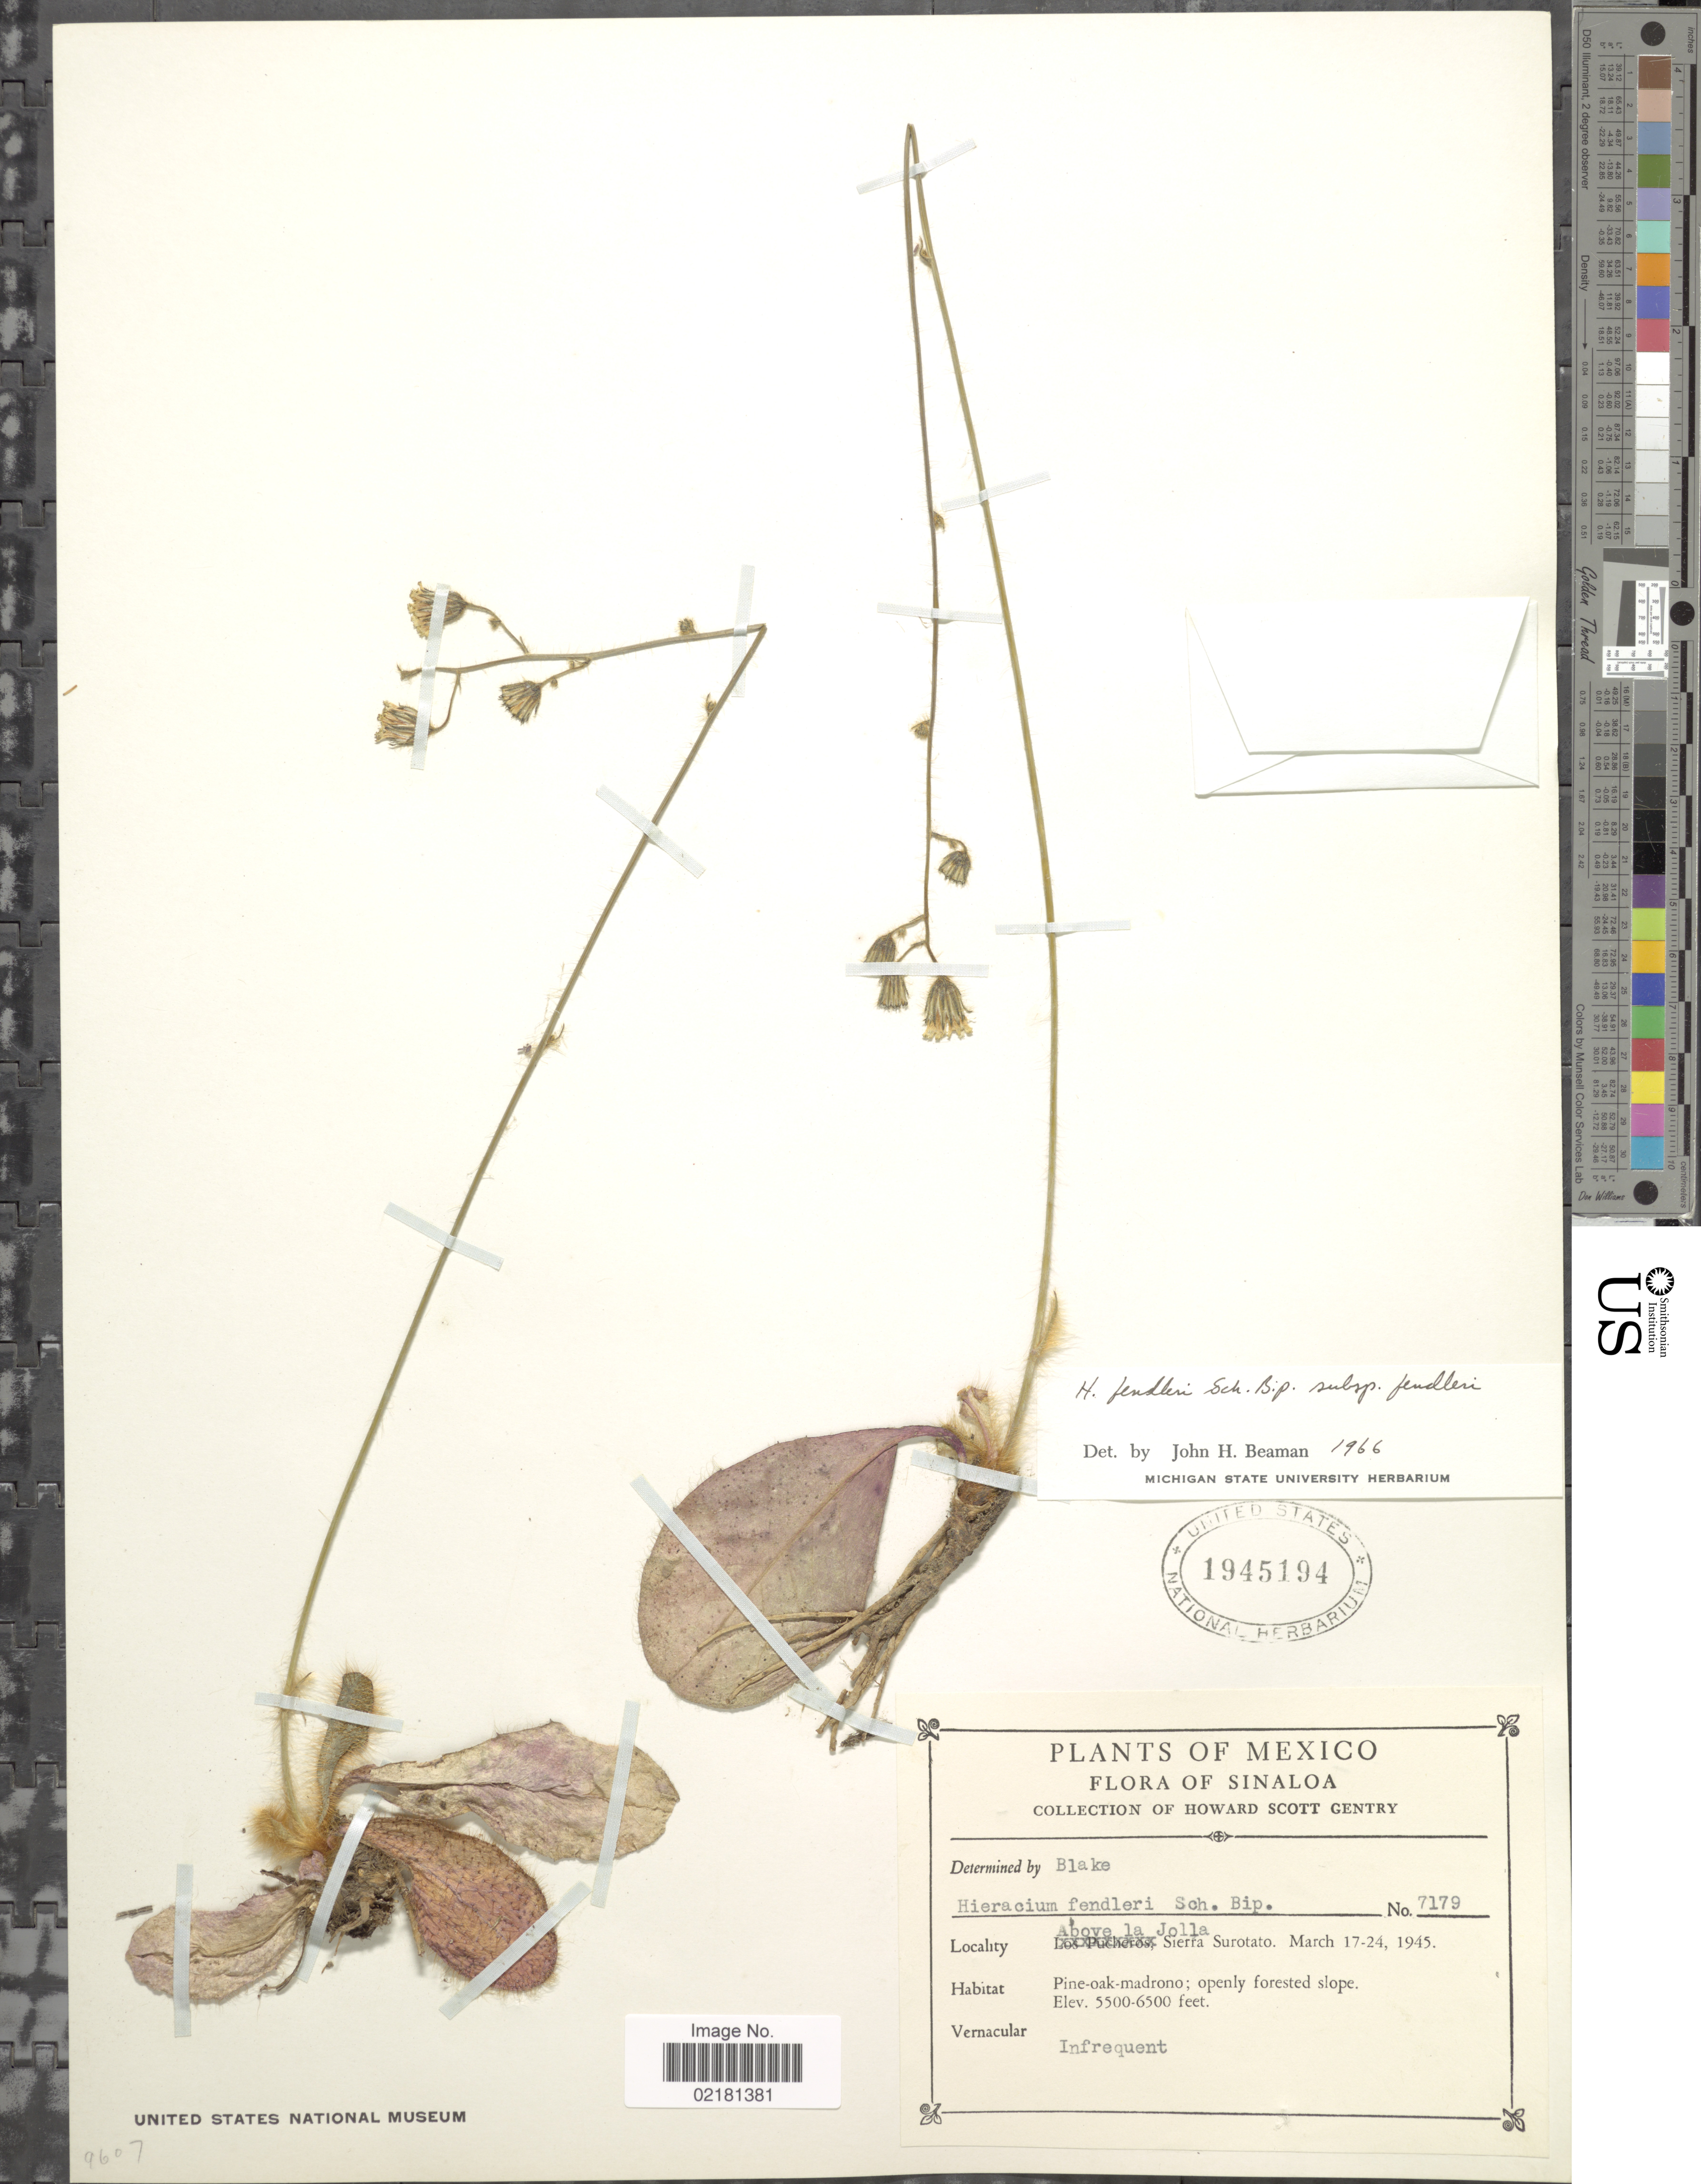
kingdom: Plantae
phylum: Tracheophyta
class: Magnoliopsida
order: Asterales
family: Asteraceae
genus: Hieracium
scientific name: Hieracium fendleri subsp. fendleri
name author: Sch. Bip.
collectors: H. S. Gentry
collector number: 7179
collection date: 1945-03-17/1945-03-24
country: Mexico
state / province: Sinaloa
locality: Above la Jolla, Sierra Surotato.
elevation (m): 1676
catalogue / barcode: US 1945194